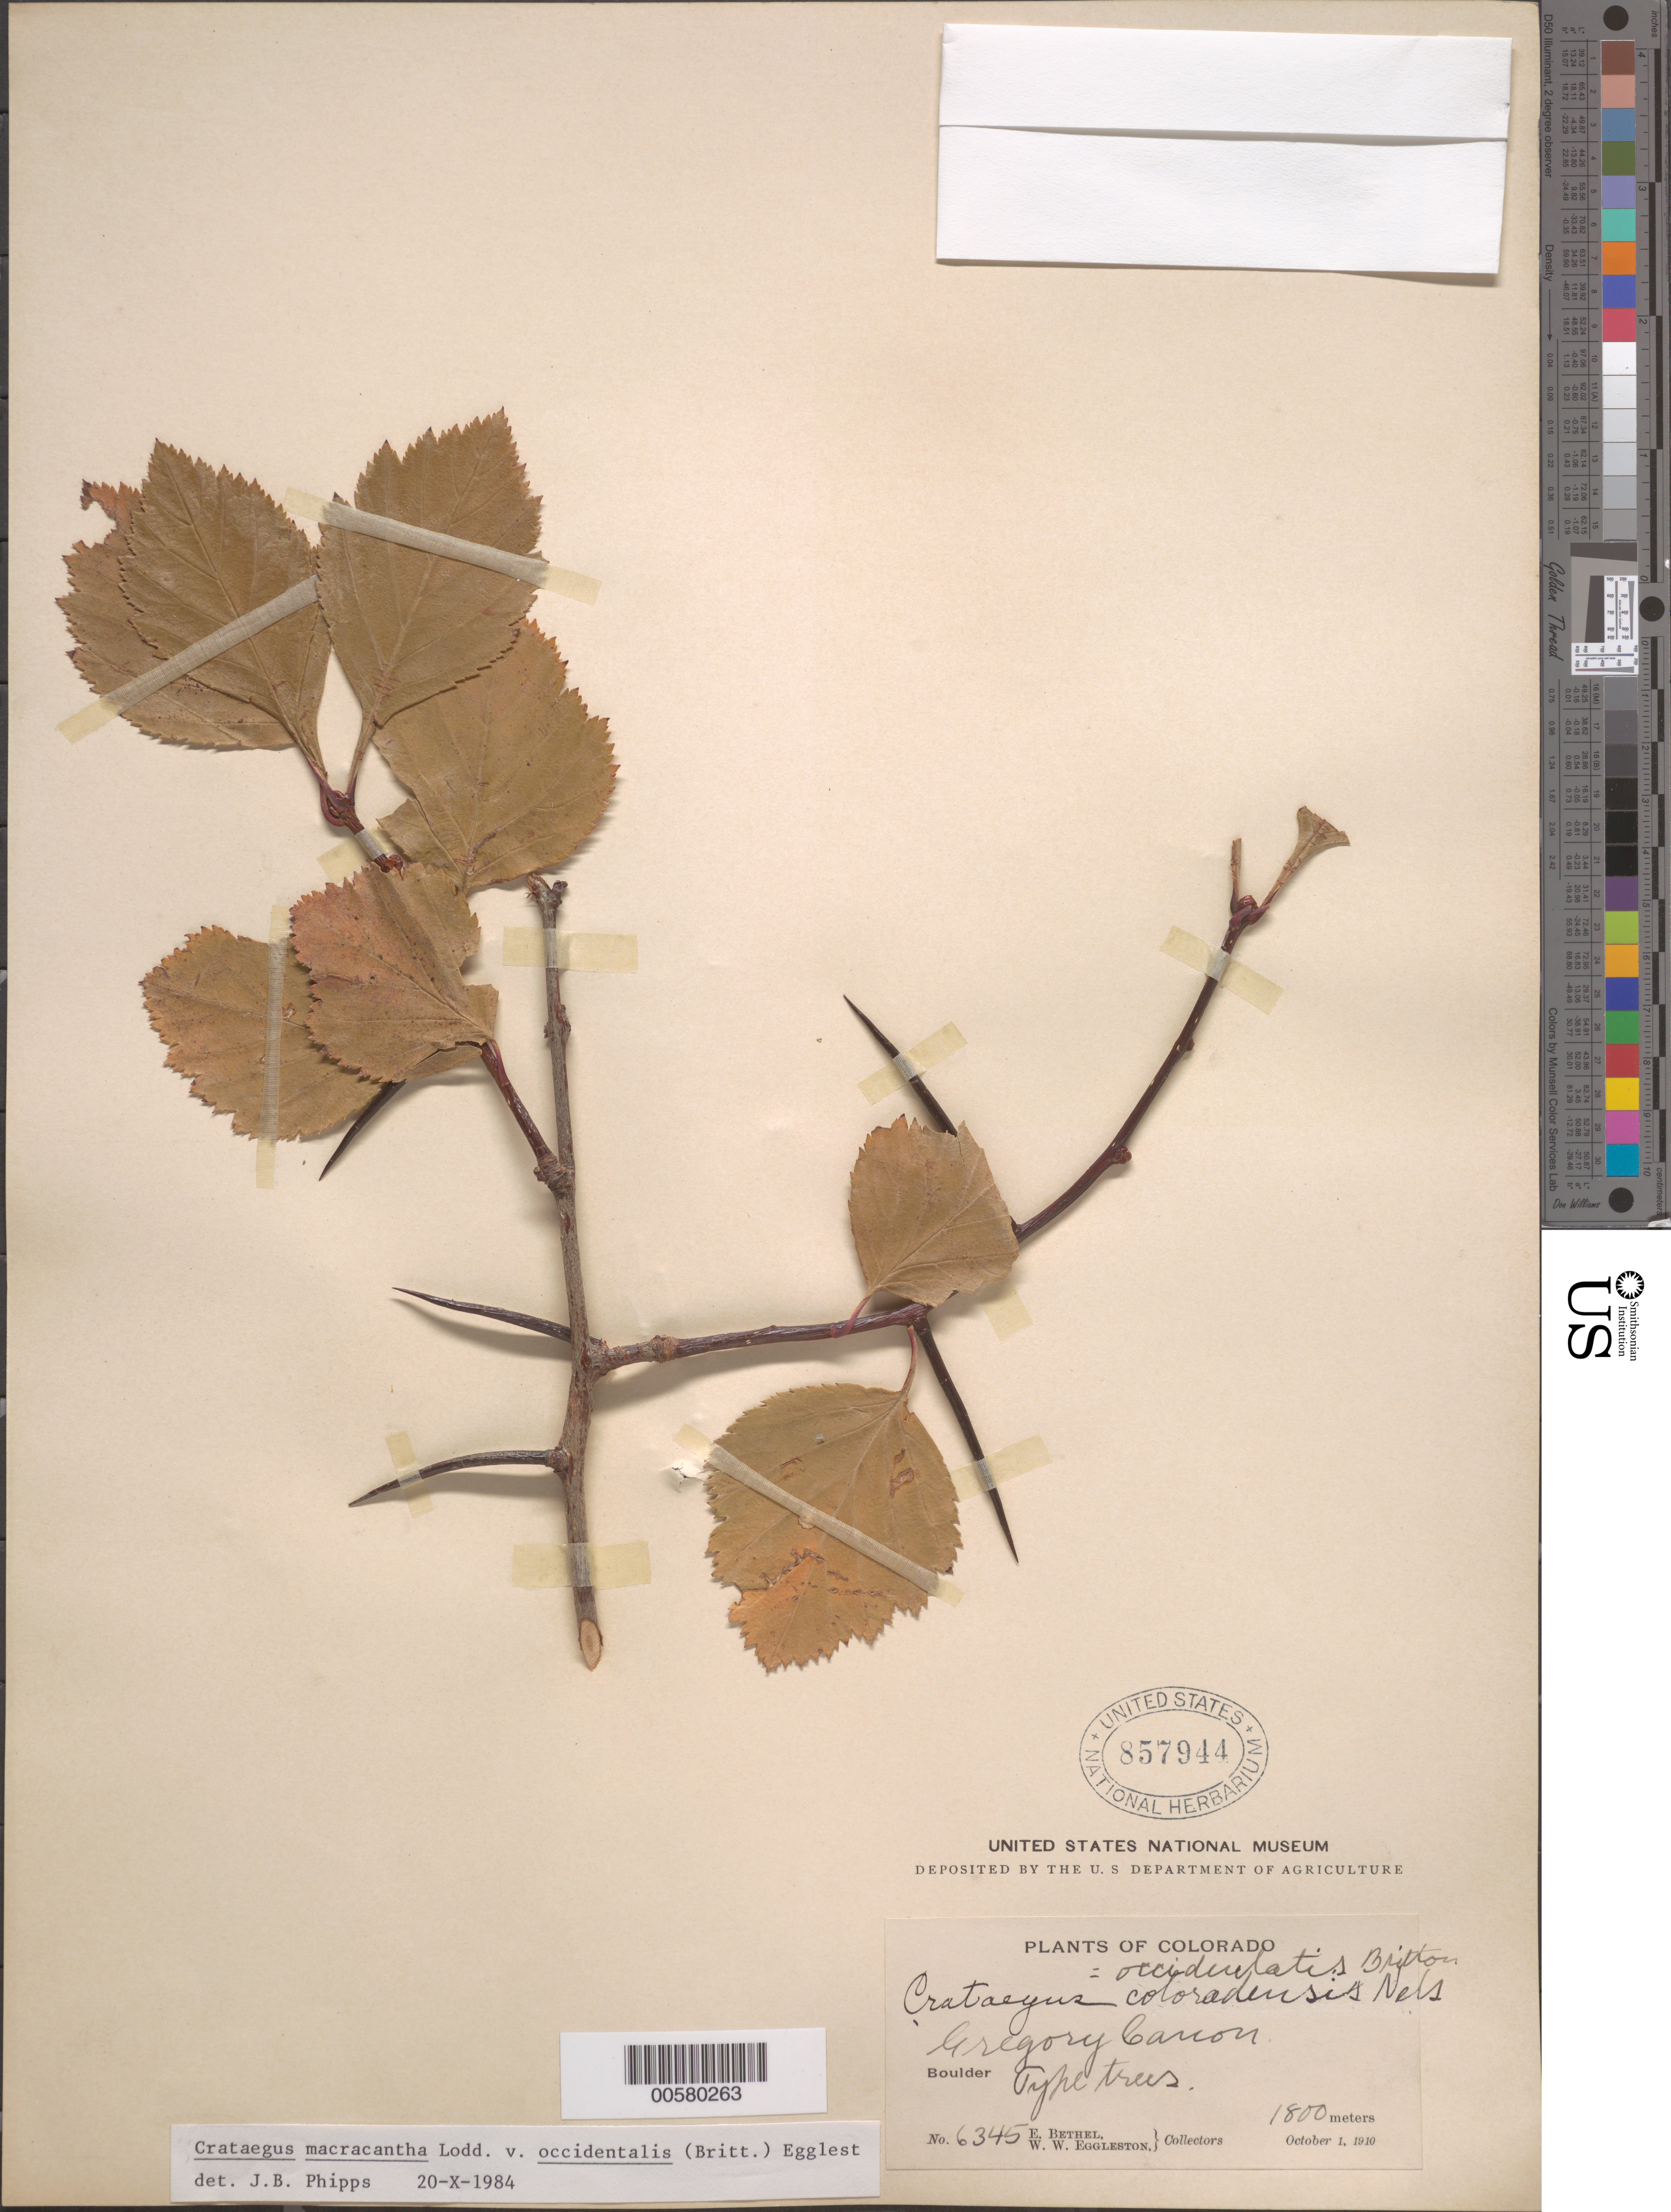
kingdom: Plantae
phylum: Tracheophyta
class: Magnoliopsida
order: Rosales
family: Rosaceae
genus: Crataegus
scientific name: Crataegus macracantha var. occidentalis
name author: (Britton) Eggl.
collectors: E. Bethel & W. W. Eggleston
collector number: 6345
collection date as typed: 01 Oct 1910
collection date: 1910-10-01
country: United States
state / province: Colorado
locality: Gregory Canon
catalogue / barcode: US 857944